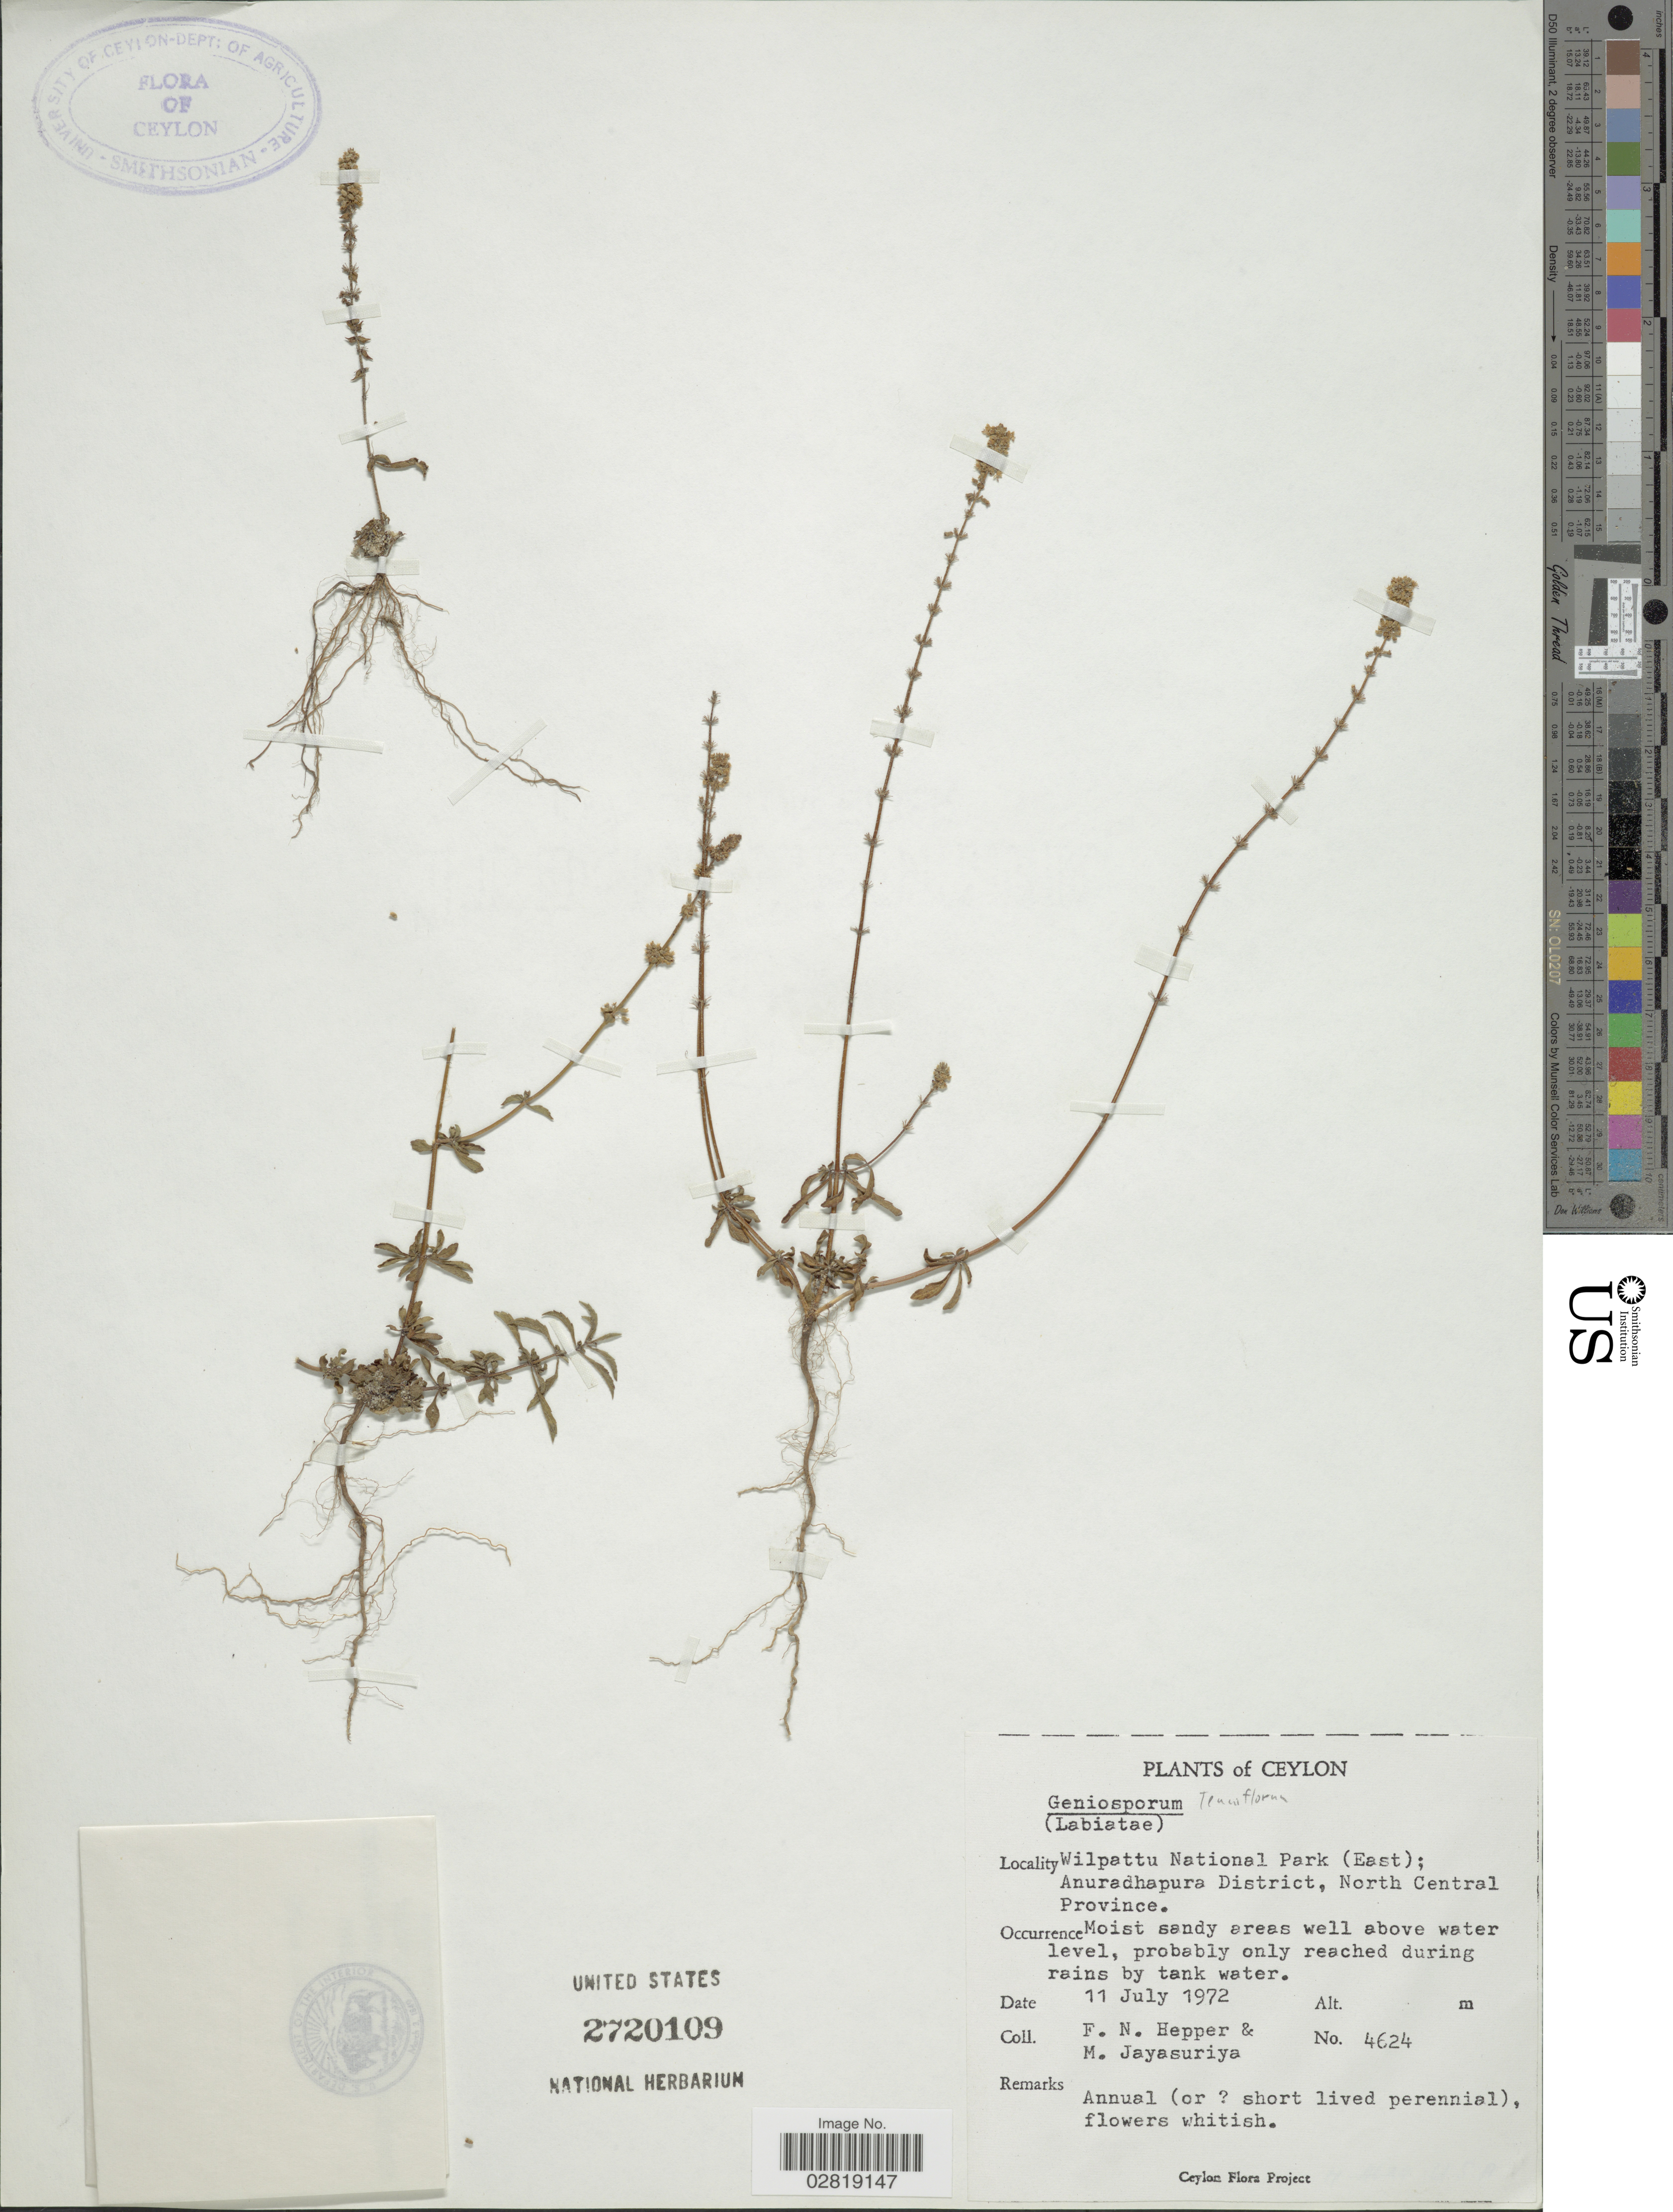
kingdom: Plantae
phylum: Tracheophyta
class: Magnoliopsida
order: Lamiales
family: Lamiaceae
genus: Geniosporum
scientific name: Geniosporum tenuiflorum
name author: (L.) Merr.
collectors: F. Hepper & M. Jayasuriya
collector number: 4624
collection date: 1972-07-11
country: Sri Lanka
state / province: North Central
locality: Ceylon. Wilpattu National Park (East); Anuradhapura District, North Central Province.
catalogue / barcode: US 2720109